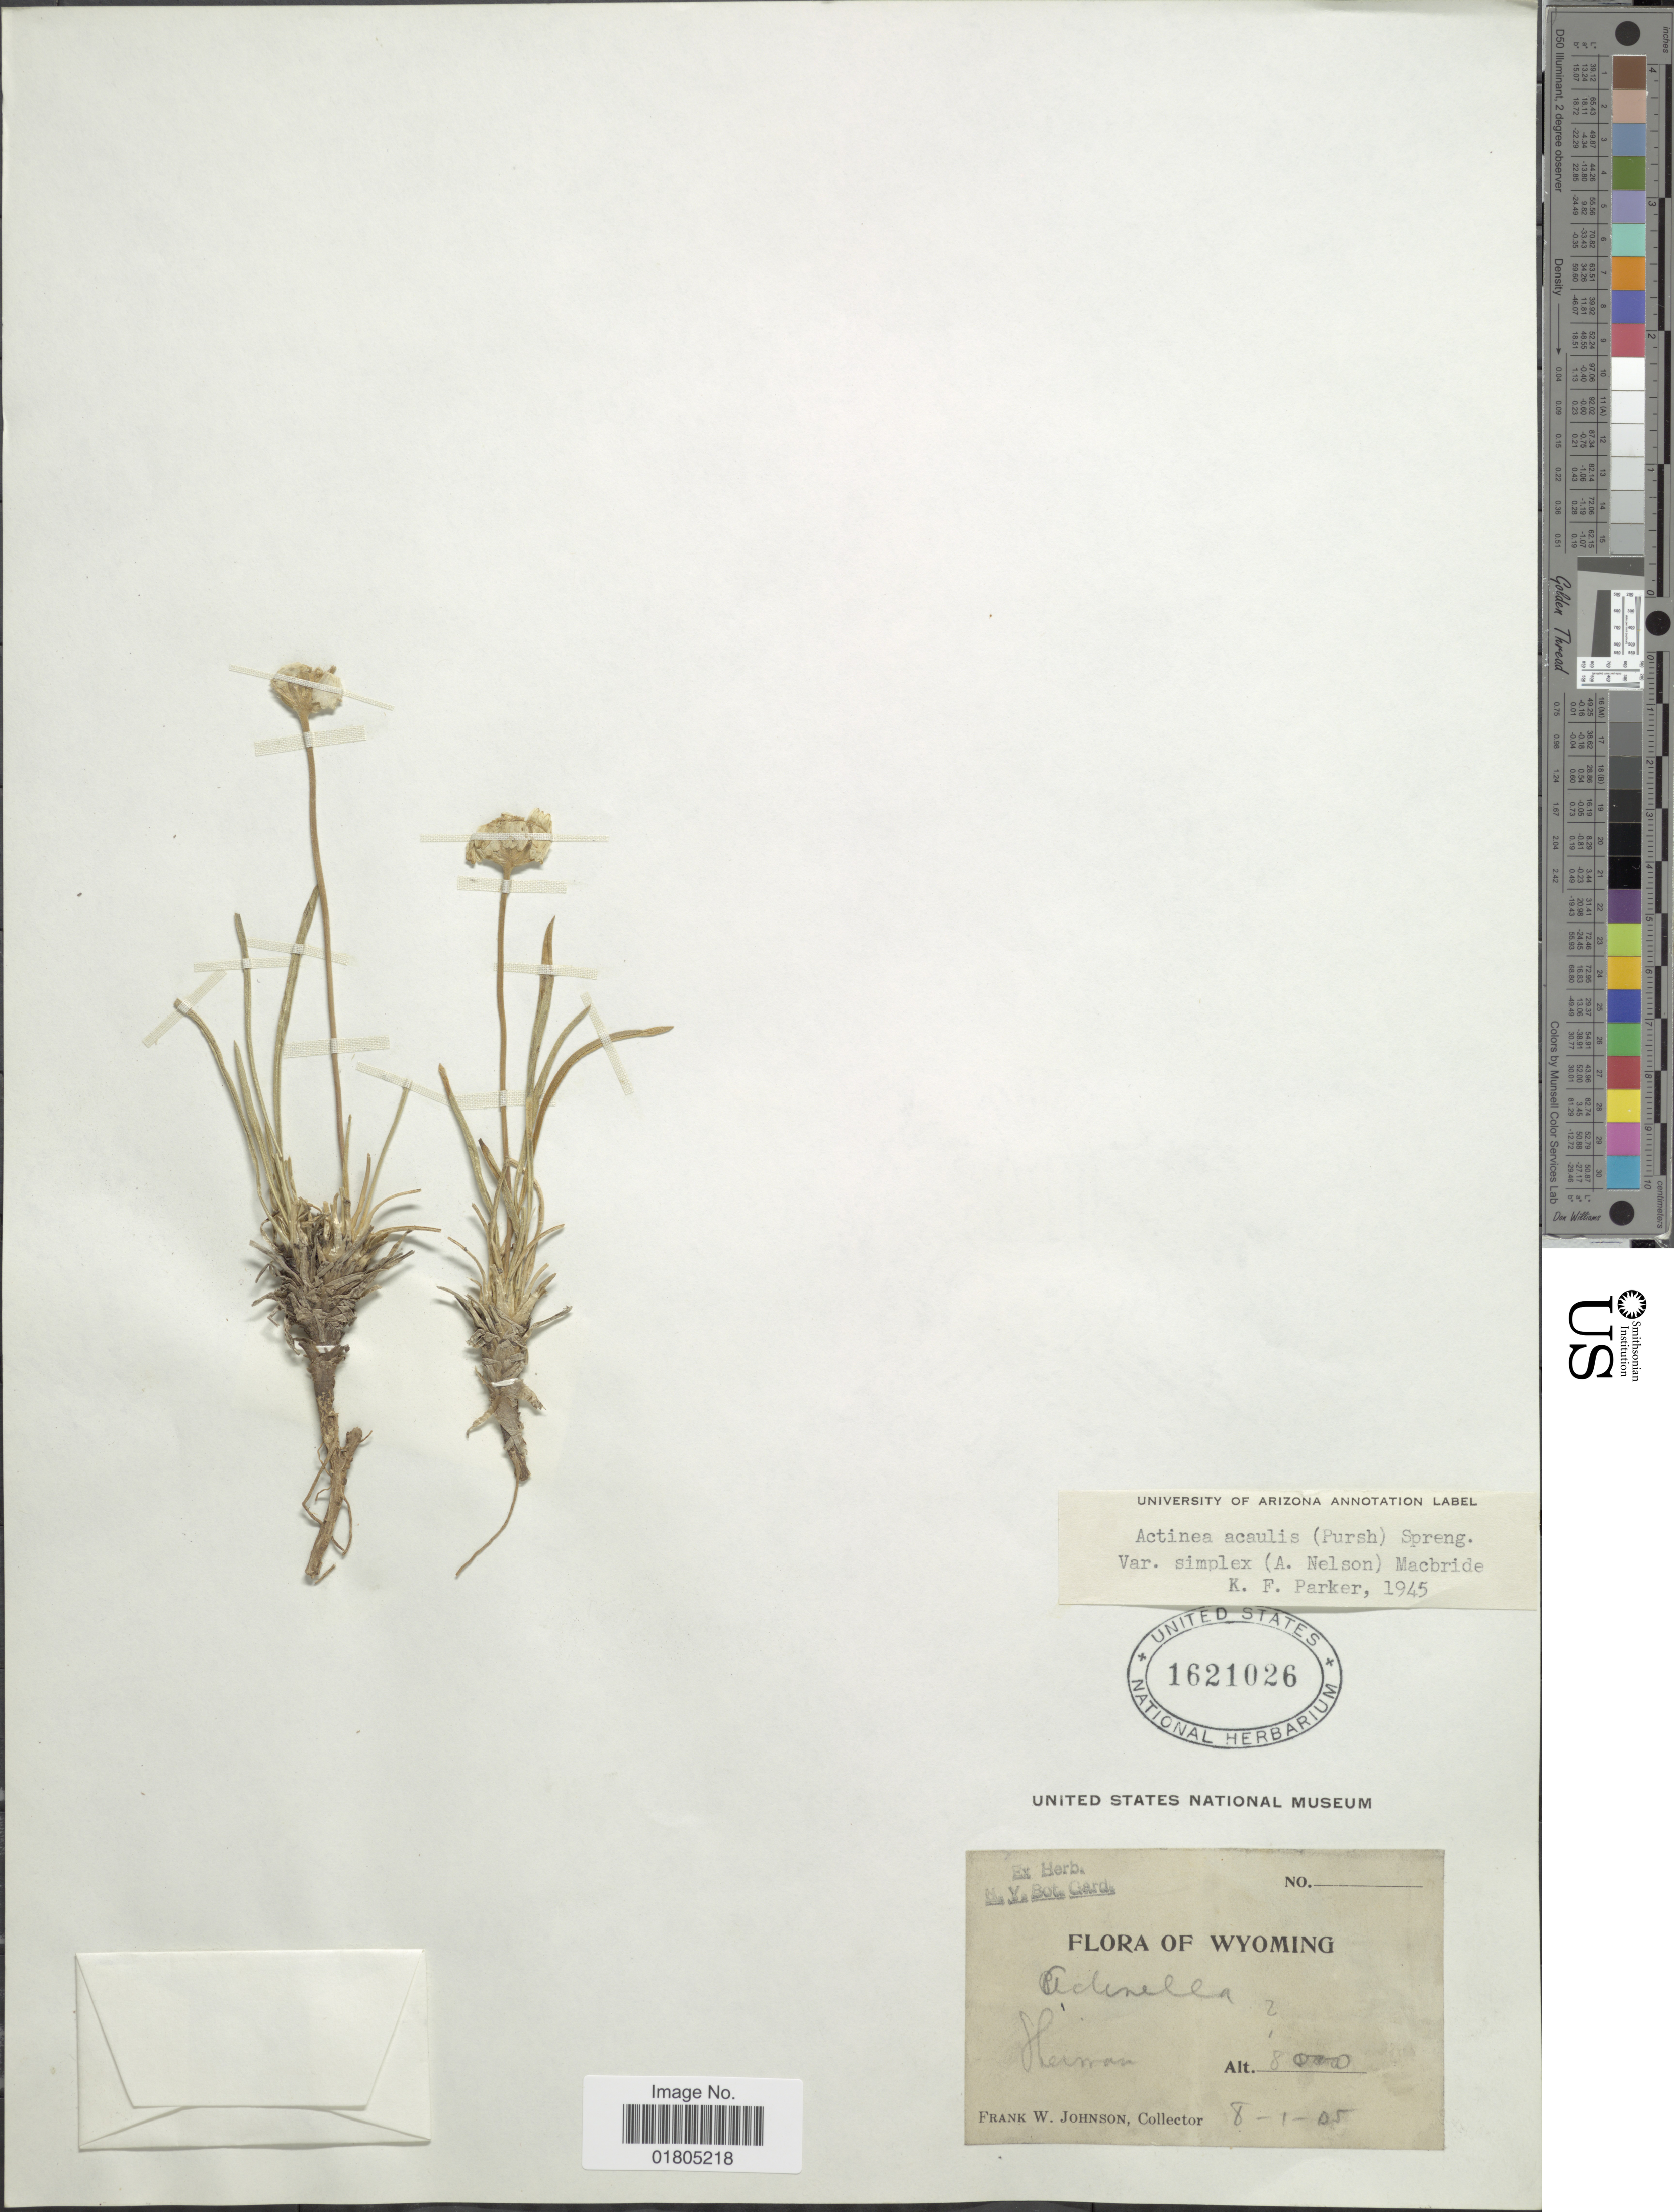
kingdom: Plantae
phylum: Tracheophyta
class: Magnoliopsida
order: Asterales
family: Asteraceae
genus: Actinea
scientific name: Actinea acaulis var. simplex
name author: (A. Nelson) J.F. Macbr.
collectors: F. W. Johnson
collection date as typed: Transcribed d/m/y: 1/8/5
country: United States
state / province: Wyoming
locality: Sherman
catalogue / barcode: US 1621026